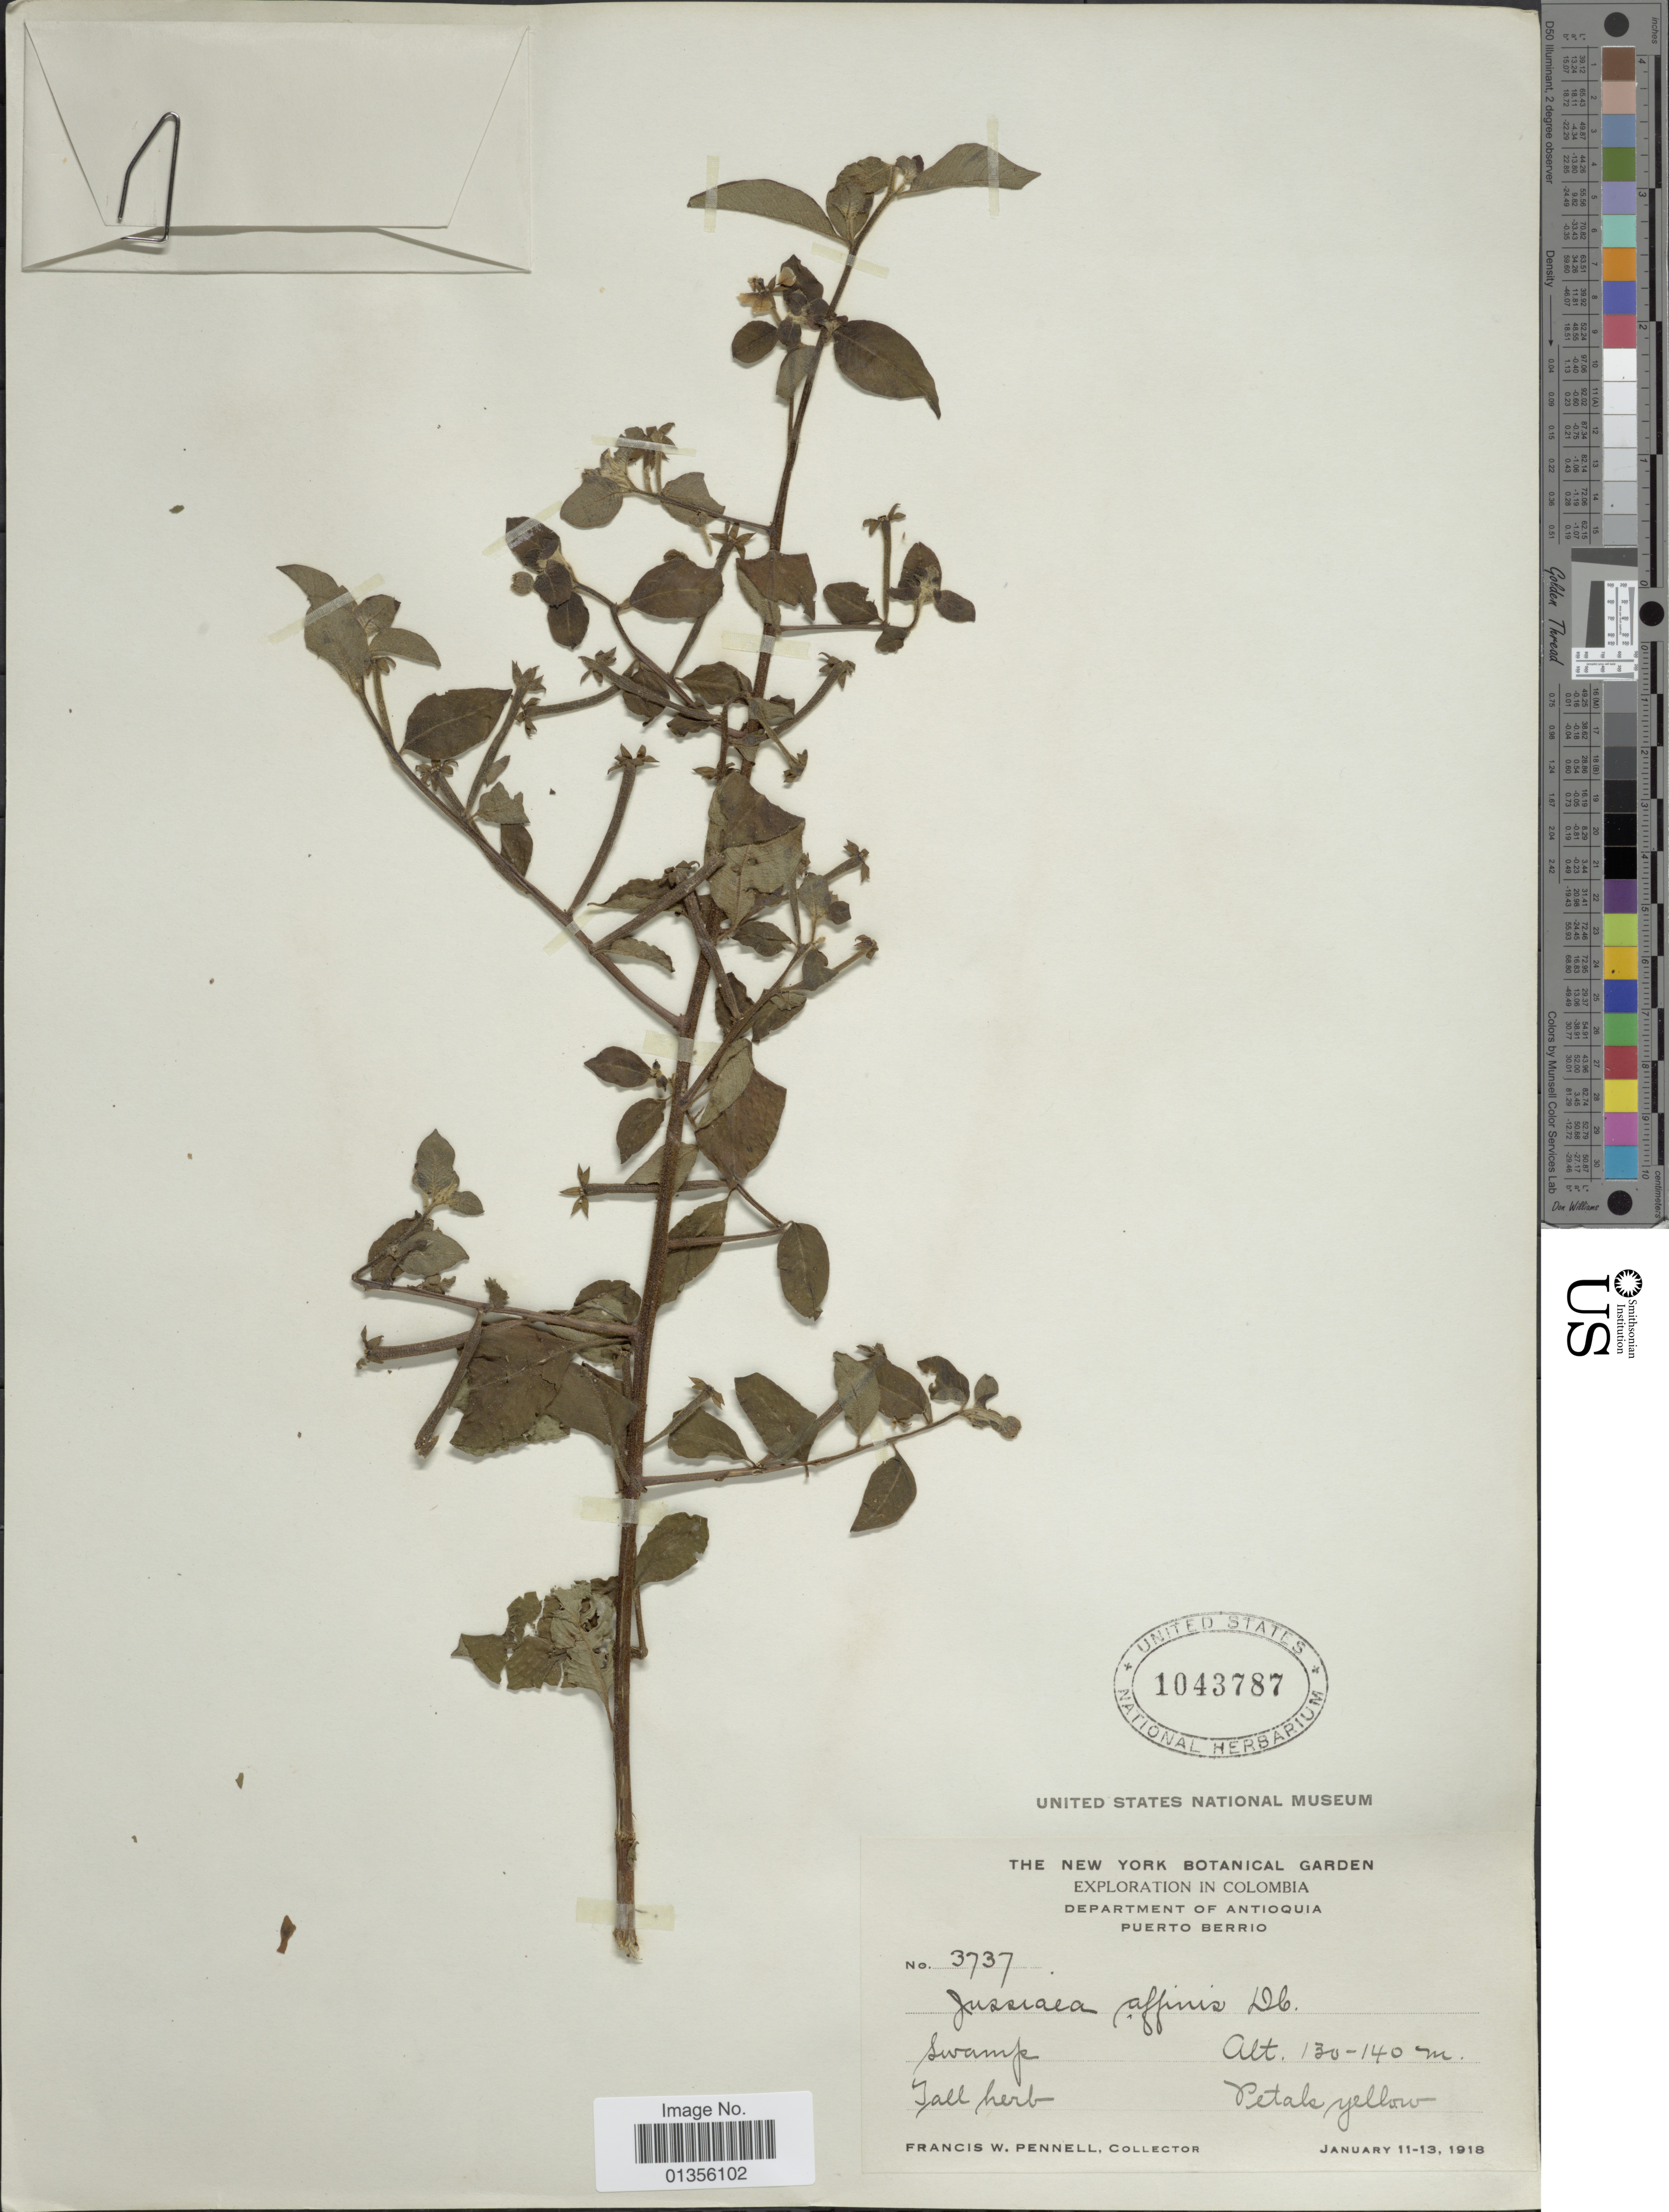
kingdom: Plantae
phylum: Tracheophyta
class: Magnoliopsida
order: Myrtales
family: Onagraceae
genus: Ludwigia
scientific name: Ludwigia affinis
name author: (DC.) H. Hara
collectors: F. W. Pennell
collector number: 3737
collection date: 1918-01-11/1918-01-13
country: Colombia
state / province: Antioquia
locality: Department of Antioquia. Puerto Berrio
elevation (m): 130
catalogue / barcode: US 1043787